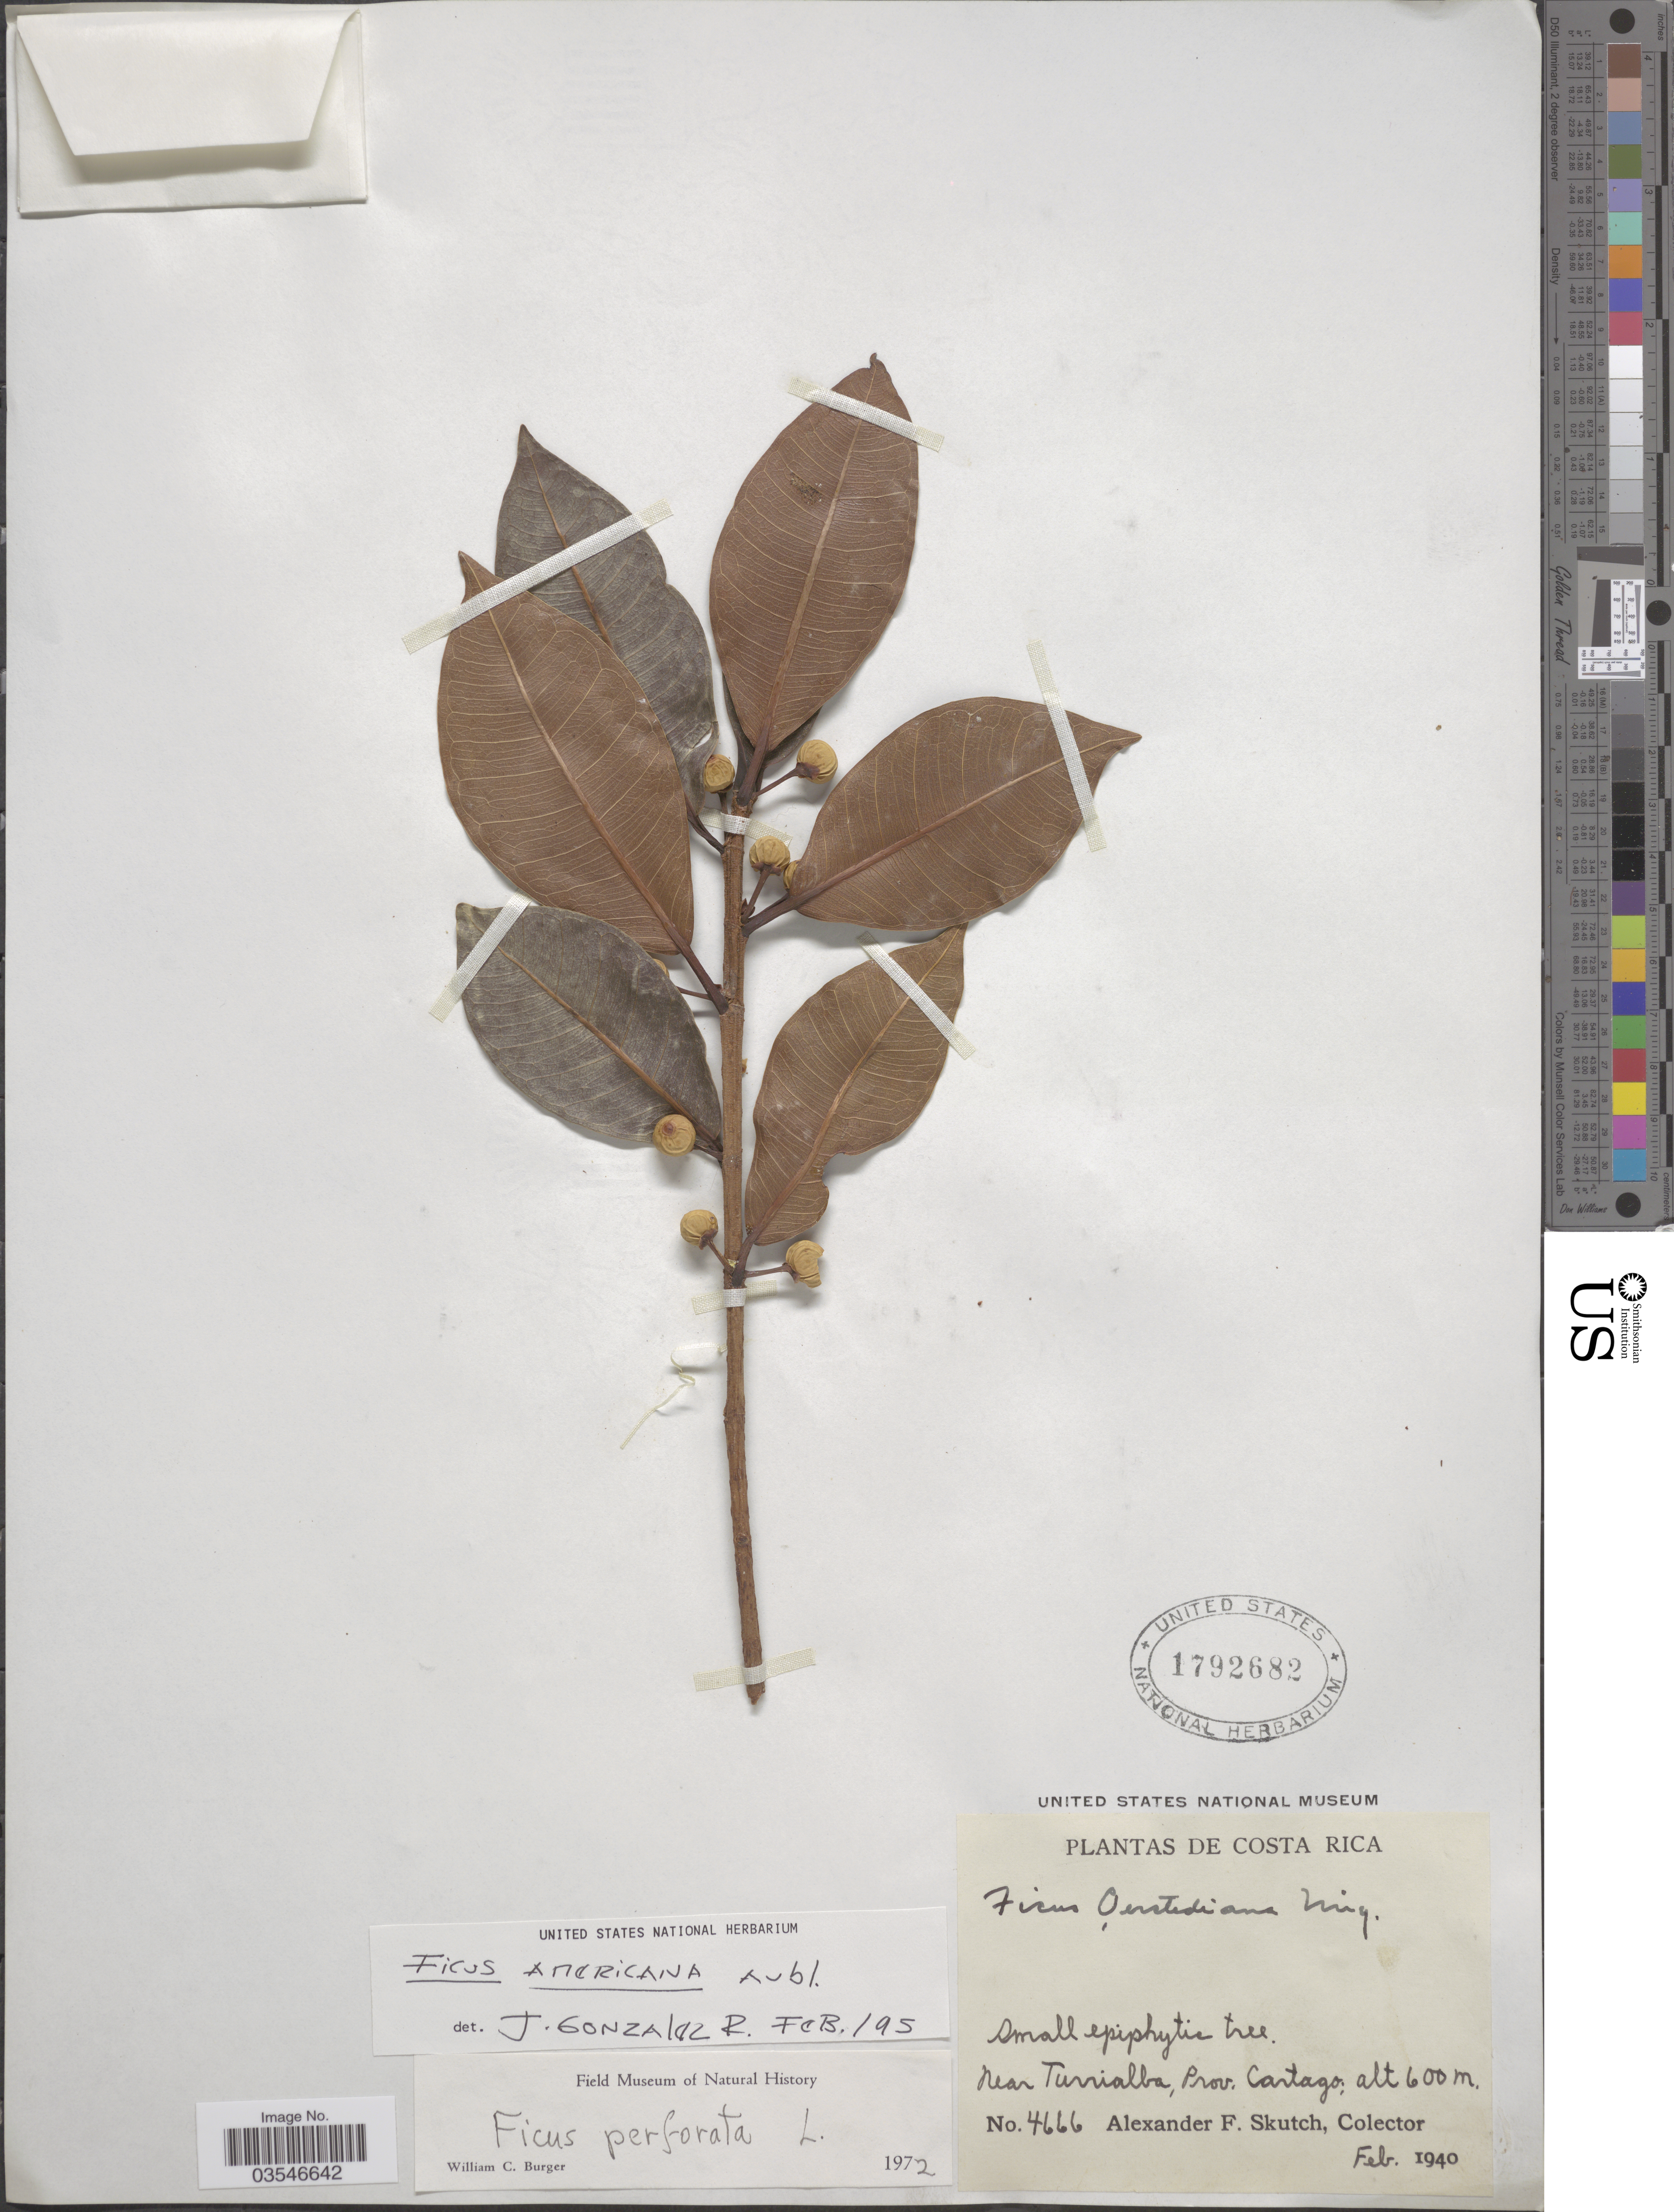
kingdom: Plantae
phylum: Tracheophyta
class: Magnoliopsida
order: Rosales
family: Moraceae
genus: Ficus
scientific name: Ficus guianensis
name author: Desv. ex Ham.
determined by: Pederneiras, Leandro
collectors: A. F. Skutch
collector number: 4666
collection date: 1940-02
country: Costa Rica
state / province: Cartago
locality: Near Turrialba.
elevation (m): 600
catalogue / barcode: US 1792682